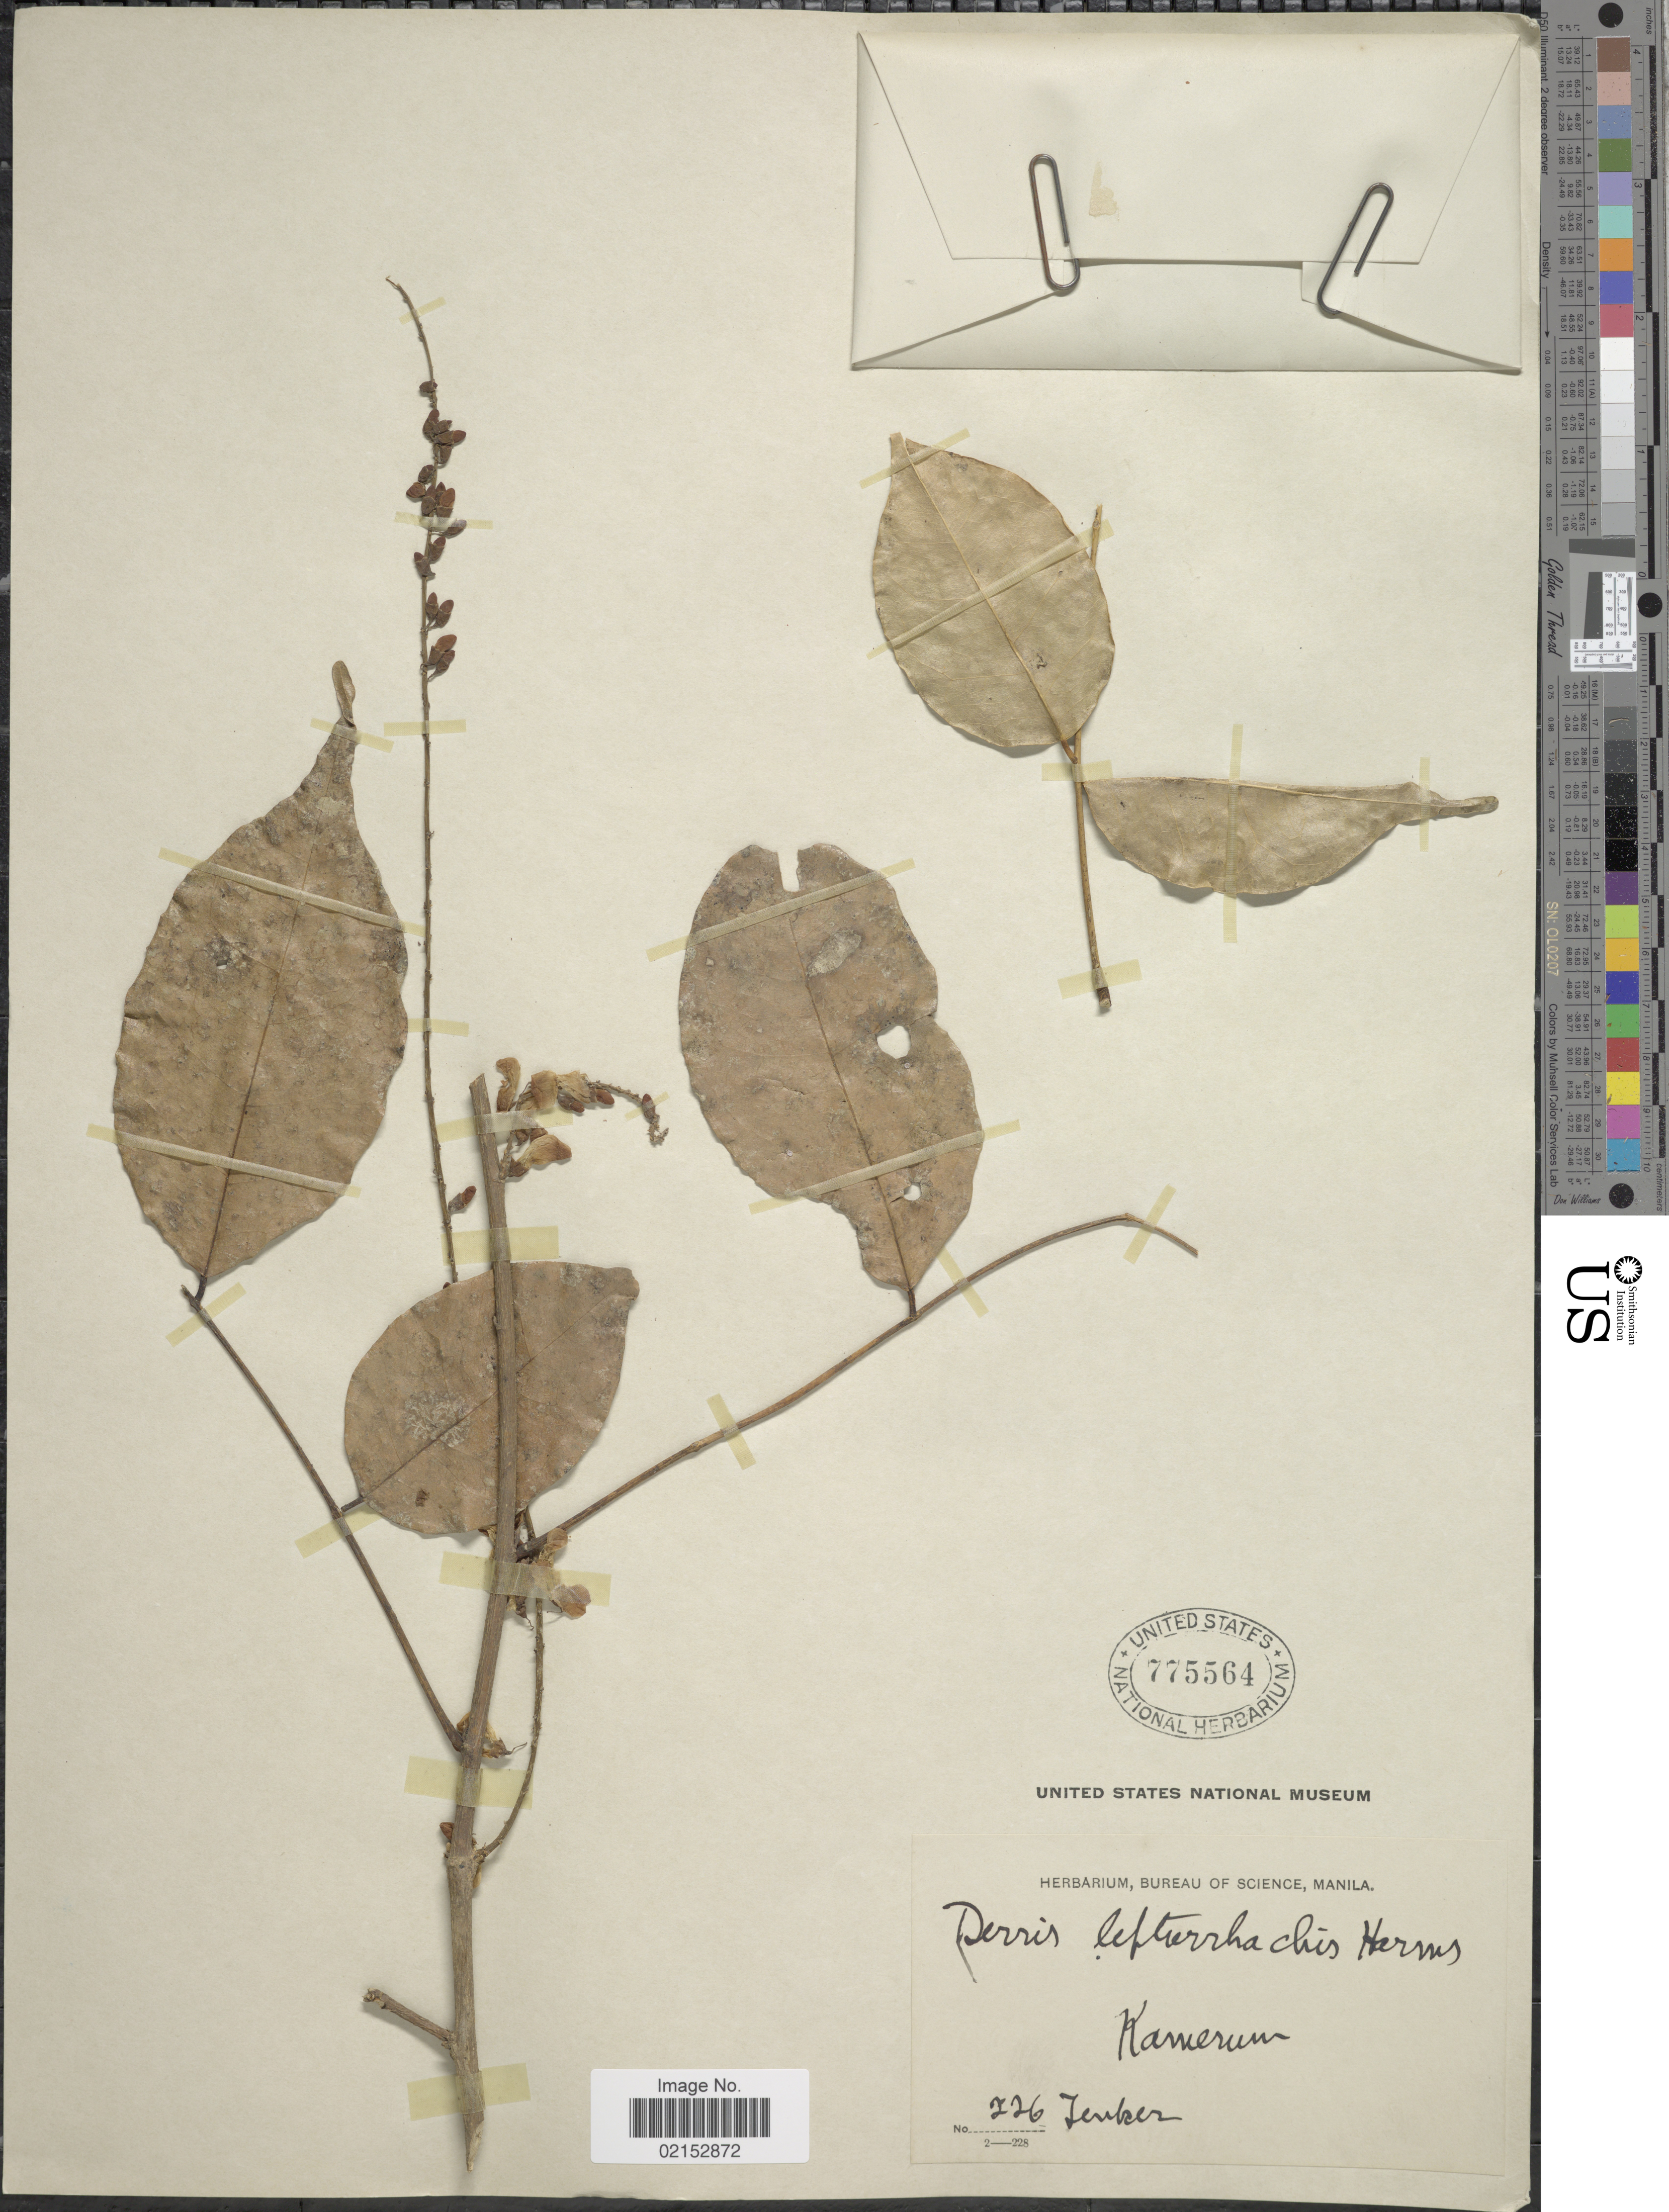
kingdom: Plantae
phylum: Tracheophyta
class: Magnoliopsida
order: Fabales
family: Fabaceae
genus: Derris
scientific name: Derris leptorhachis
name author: Harms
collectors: Zenker, --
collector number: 226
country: Cameroon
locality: Kamerun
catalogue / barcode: US 775564